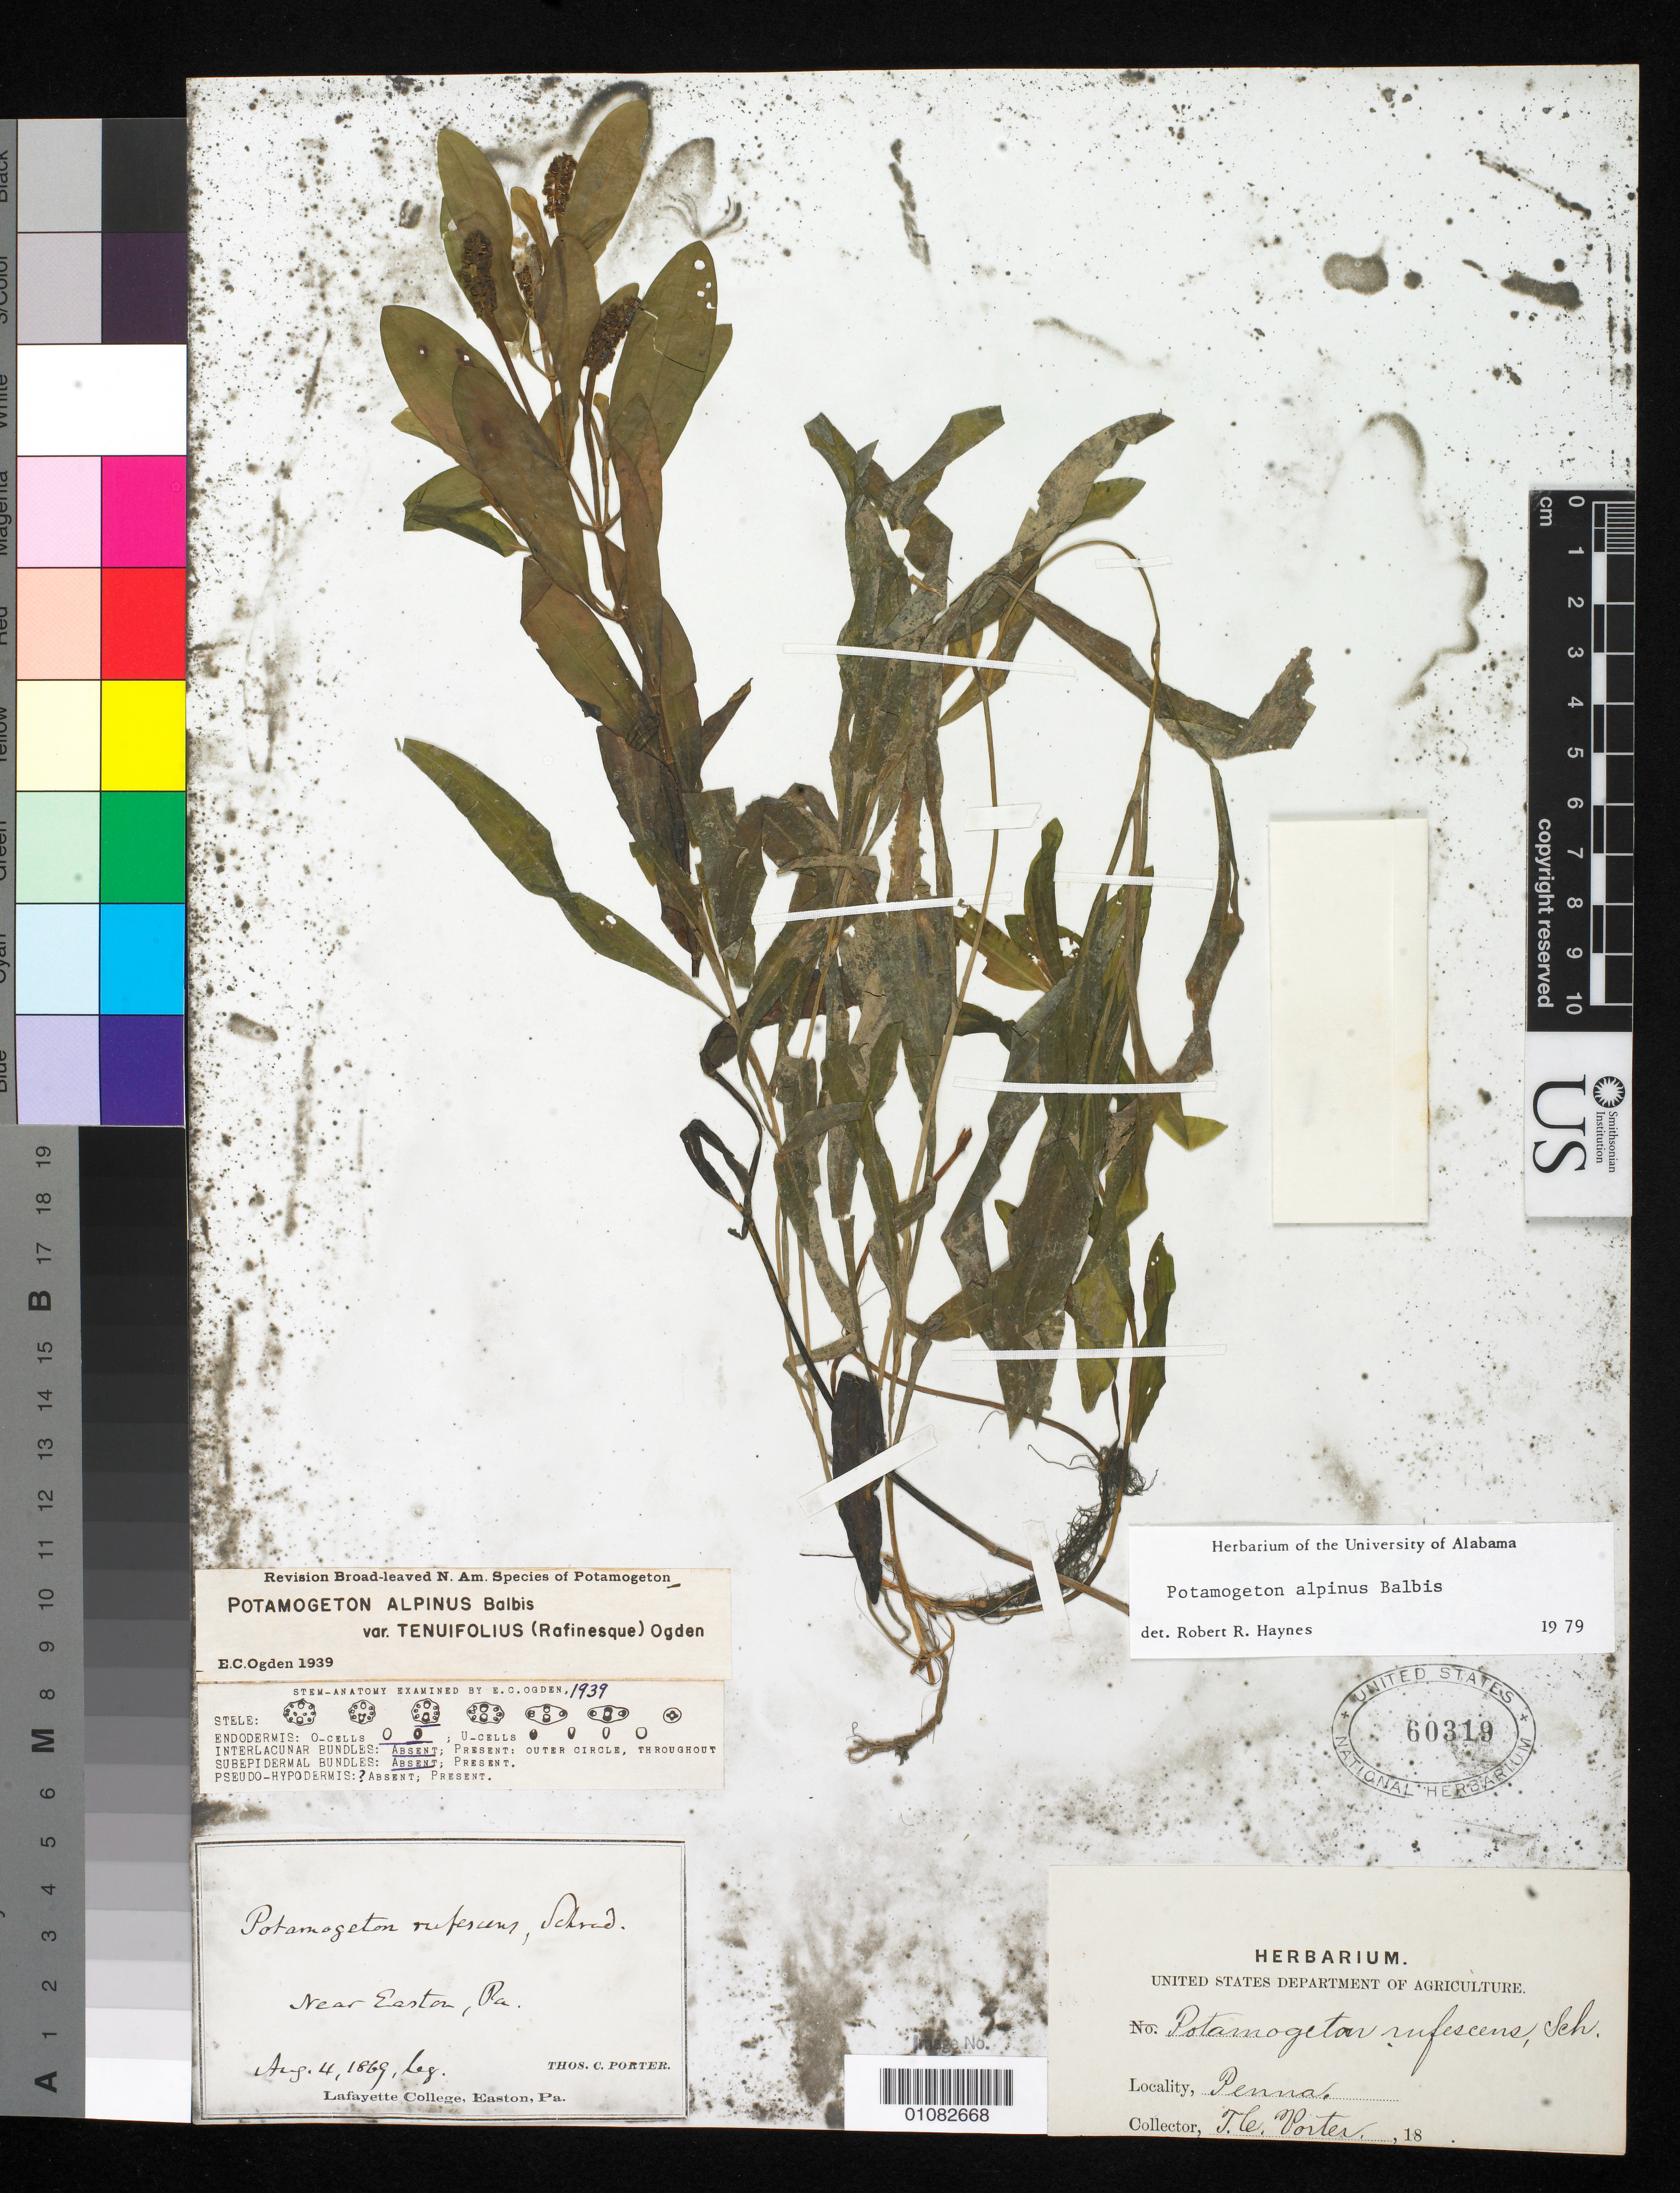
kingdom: Plantae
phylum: Tracheophyta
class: Liliopsida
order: Alismatales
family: Potamogetonaceae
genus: Potamogeton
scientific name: Potamogeton alpinus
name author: Balb.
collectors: T. C. Porter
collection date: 1869-08-04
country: United States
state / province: Pennsylvania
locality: near Easton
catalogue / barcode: US 60319